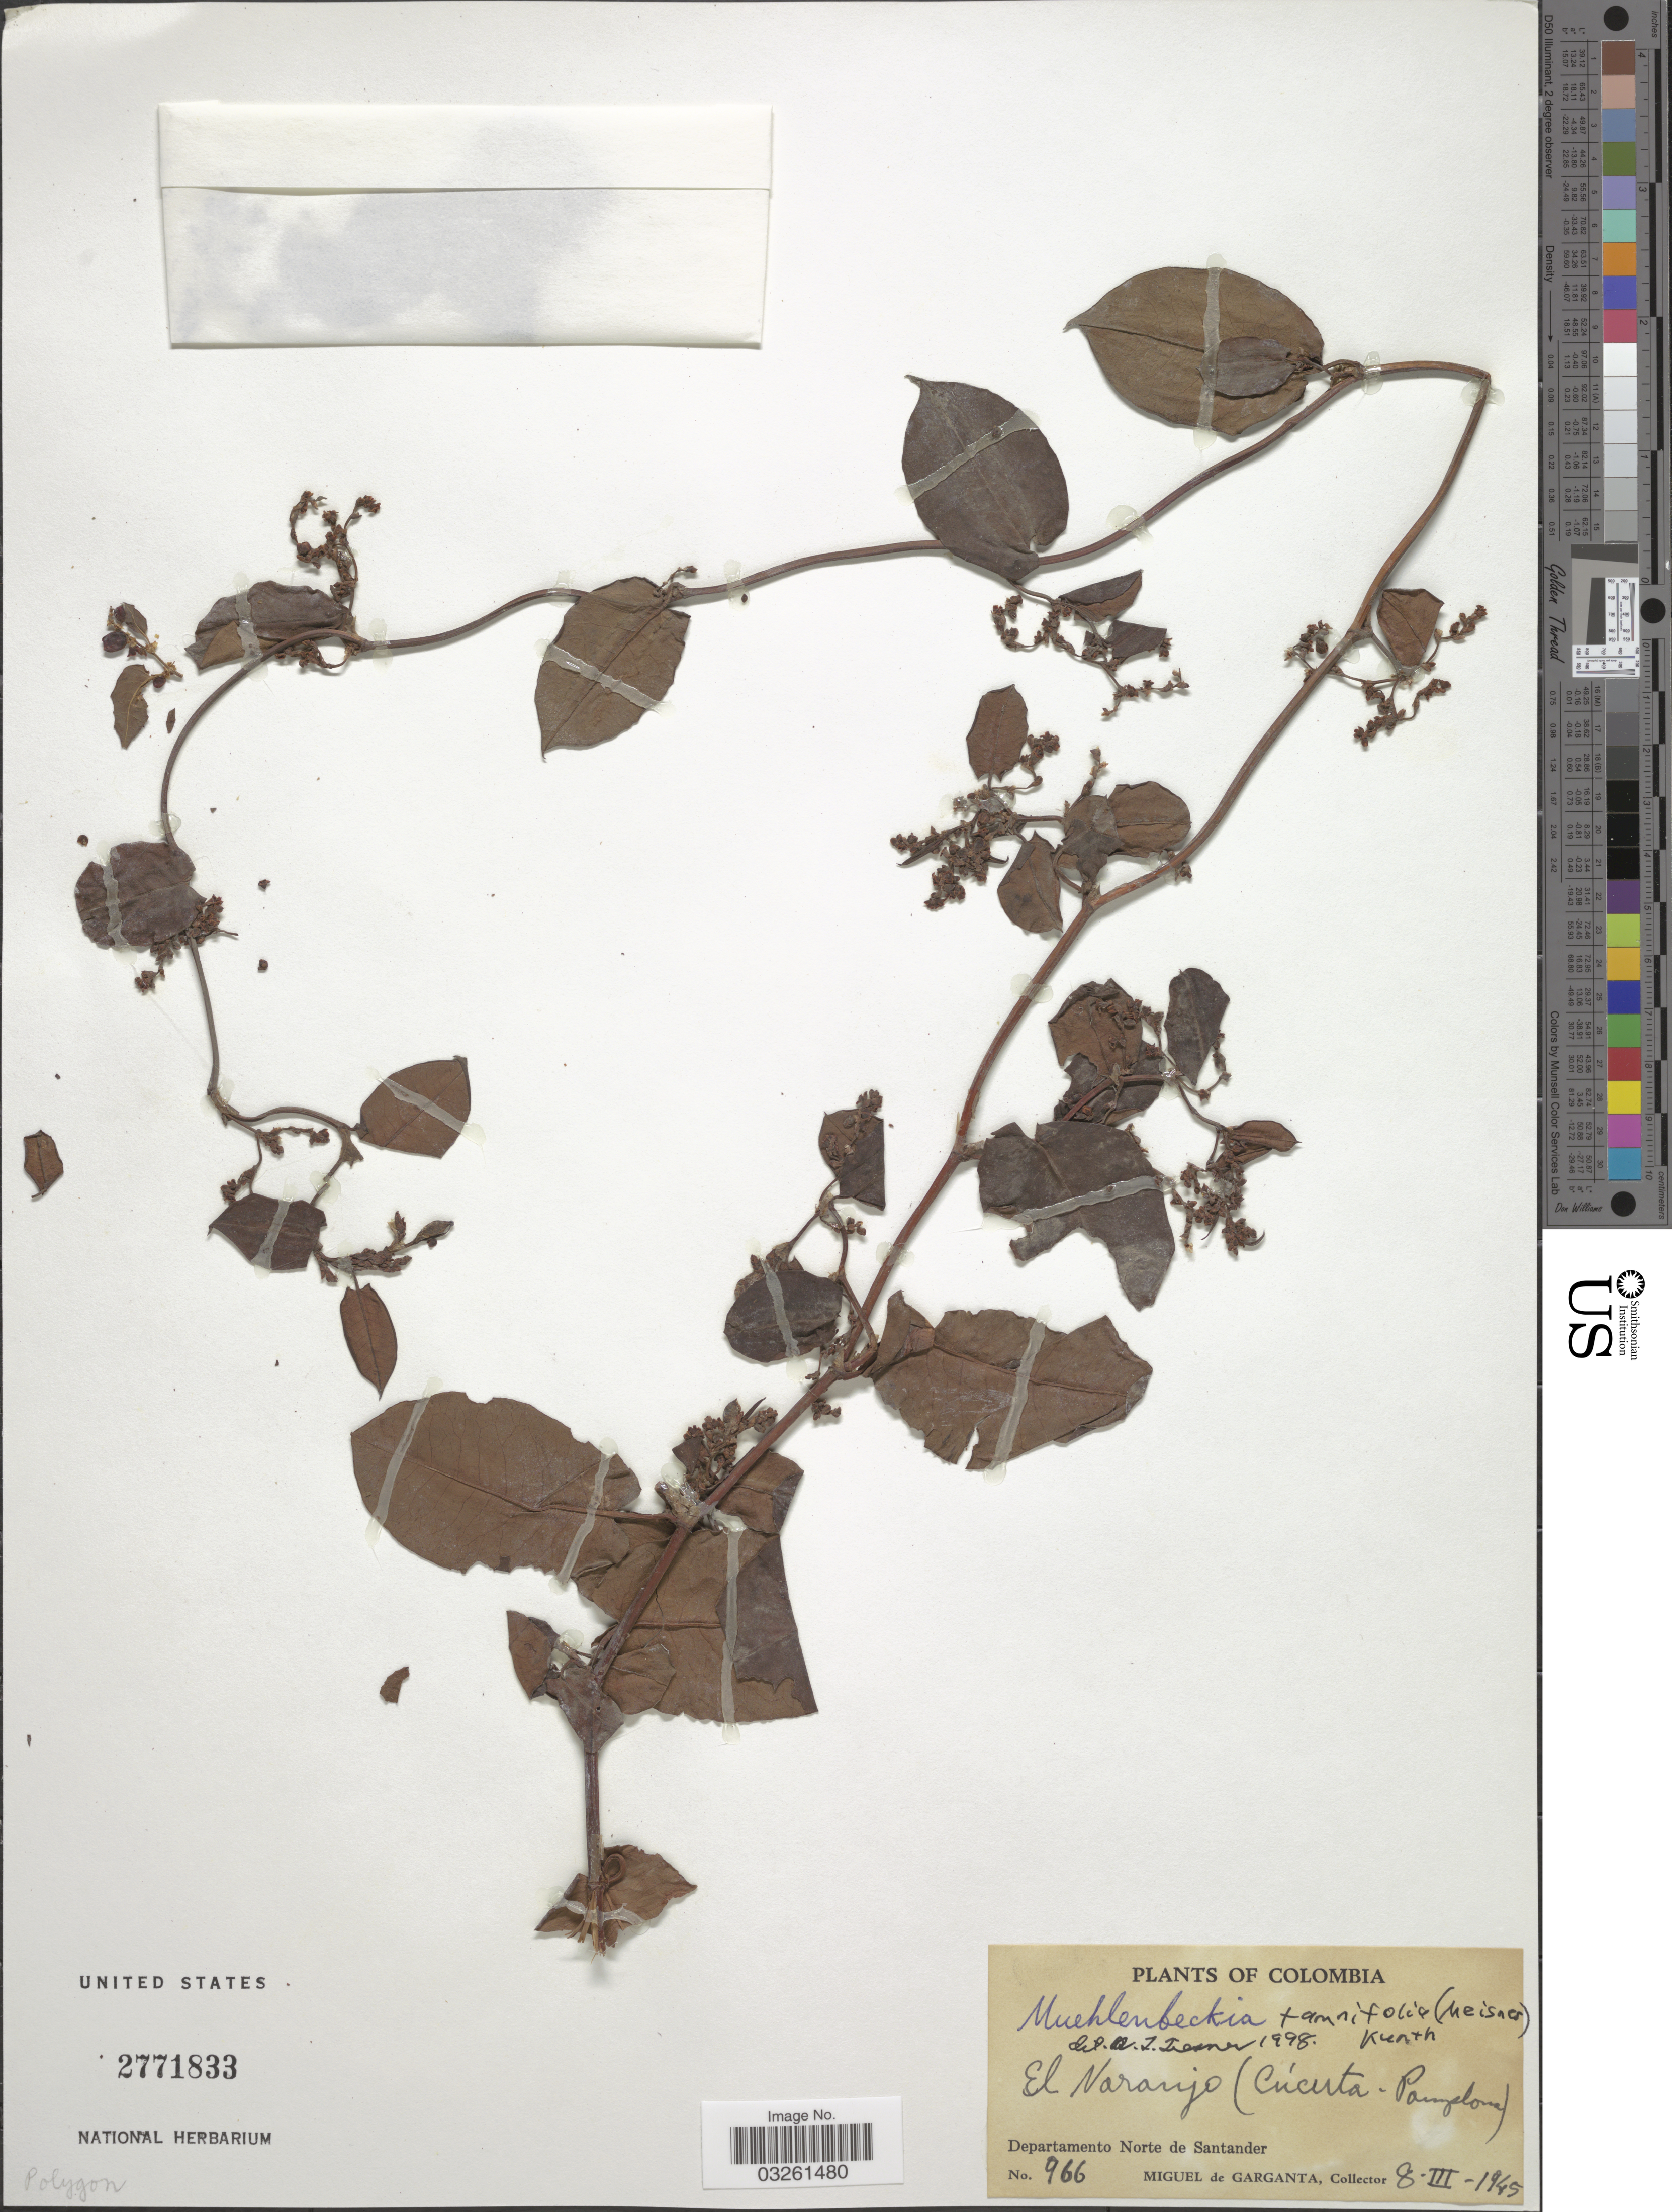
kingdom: Plantae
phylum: Tracheophyta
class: Magnoliopsida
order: Caryophyllales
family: Polygonaceae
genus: Muehlenbeckia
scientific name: Muehlenbeckia tamnifolia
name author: (Kunth) Meisn.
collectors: M. Garganta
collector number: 966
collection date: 1945-03-08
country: Colombia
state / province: Norte de Santander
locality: El Naranjo (Cúcuta - Pamplona), Departamento Norte de Santander.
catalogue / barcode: US 2771833